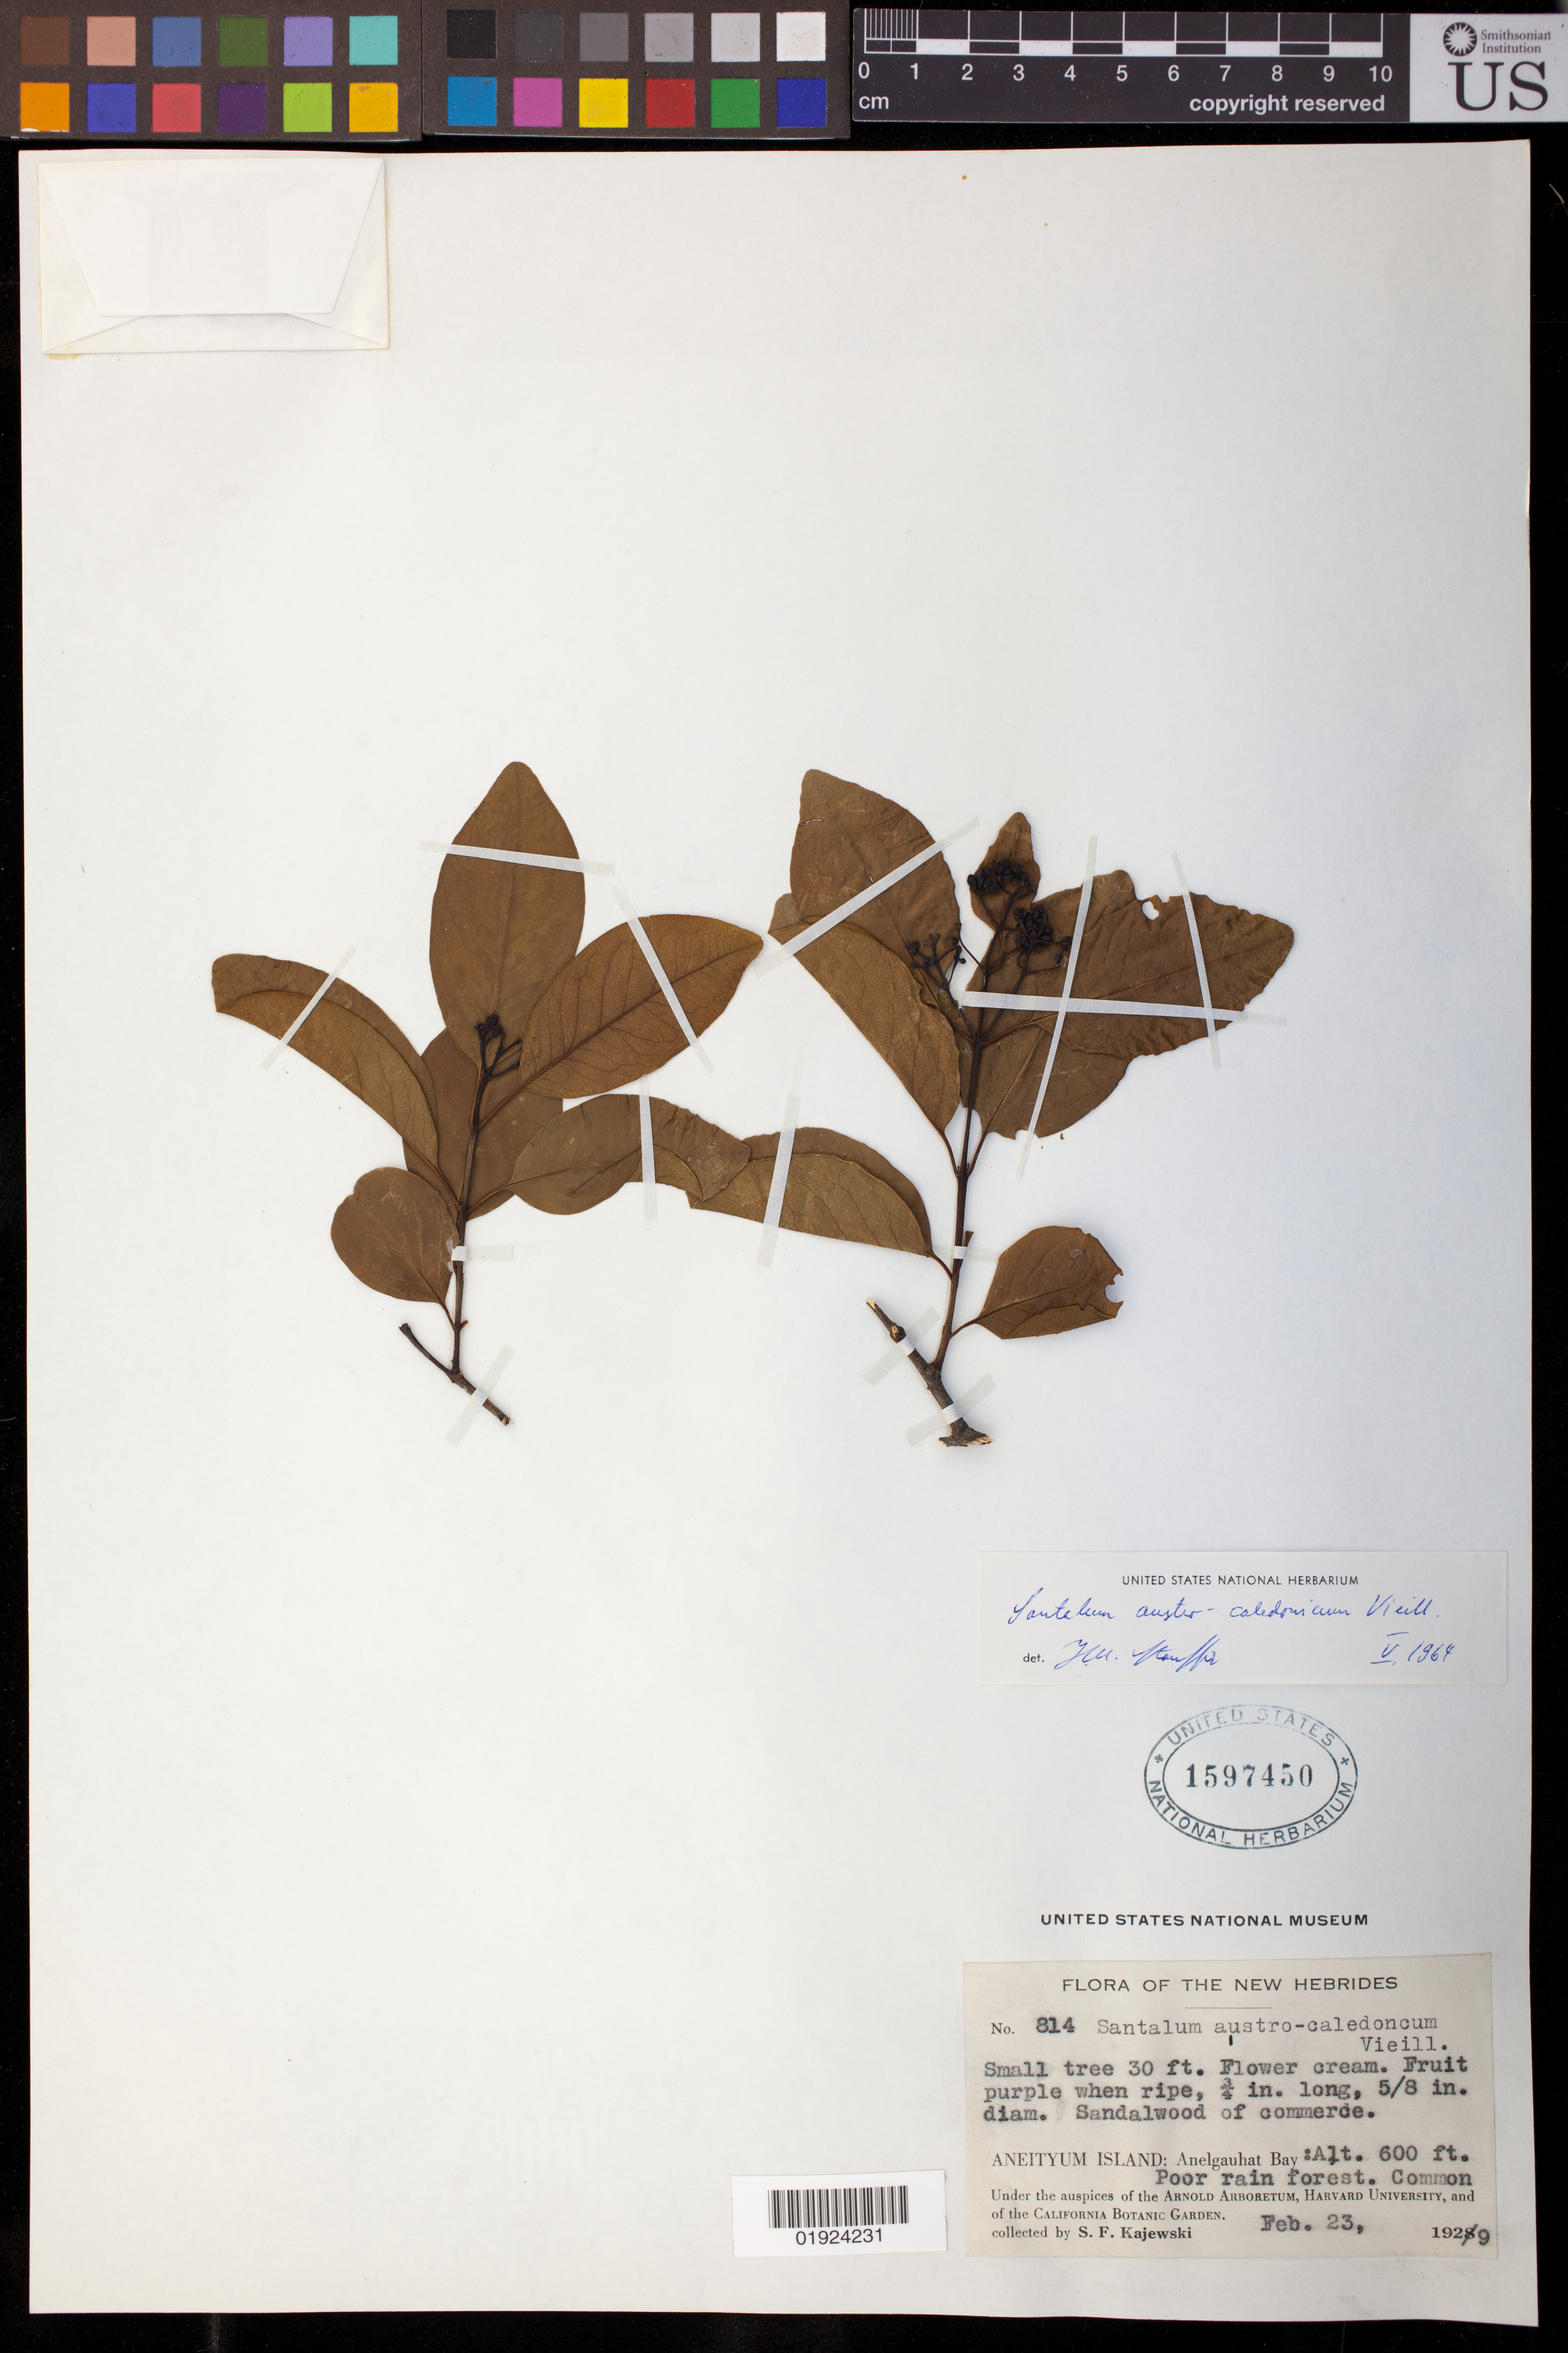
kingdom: Plantae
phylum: Tracheophyta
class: Magnoliopsida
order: Santalales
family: Santalaceae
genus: Santalum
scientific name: Santalum austrocaledonicum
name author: Vieill.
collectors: S. Kajewski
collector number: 814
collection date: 1929-02-23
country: Vanuatu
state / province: Tafea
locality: Aneitym Island, Anelgauhat Bay [Anelghowhat]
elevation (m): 183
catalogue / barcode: US 1597450